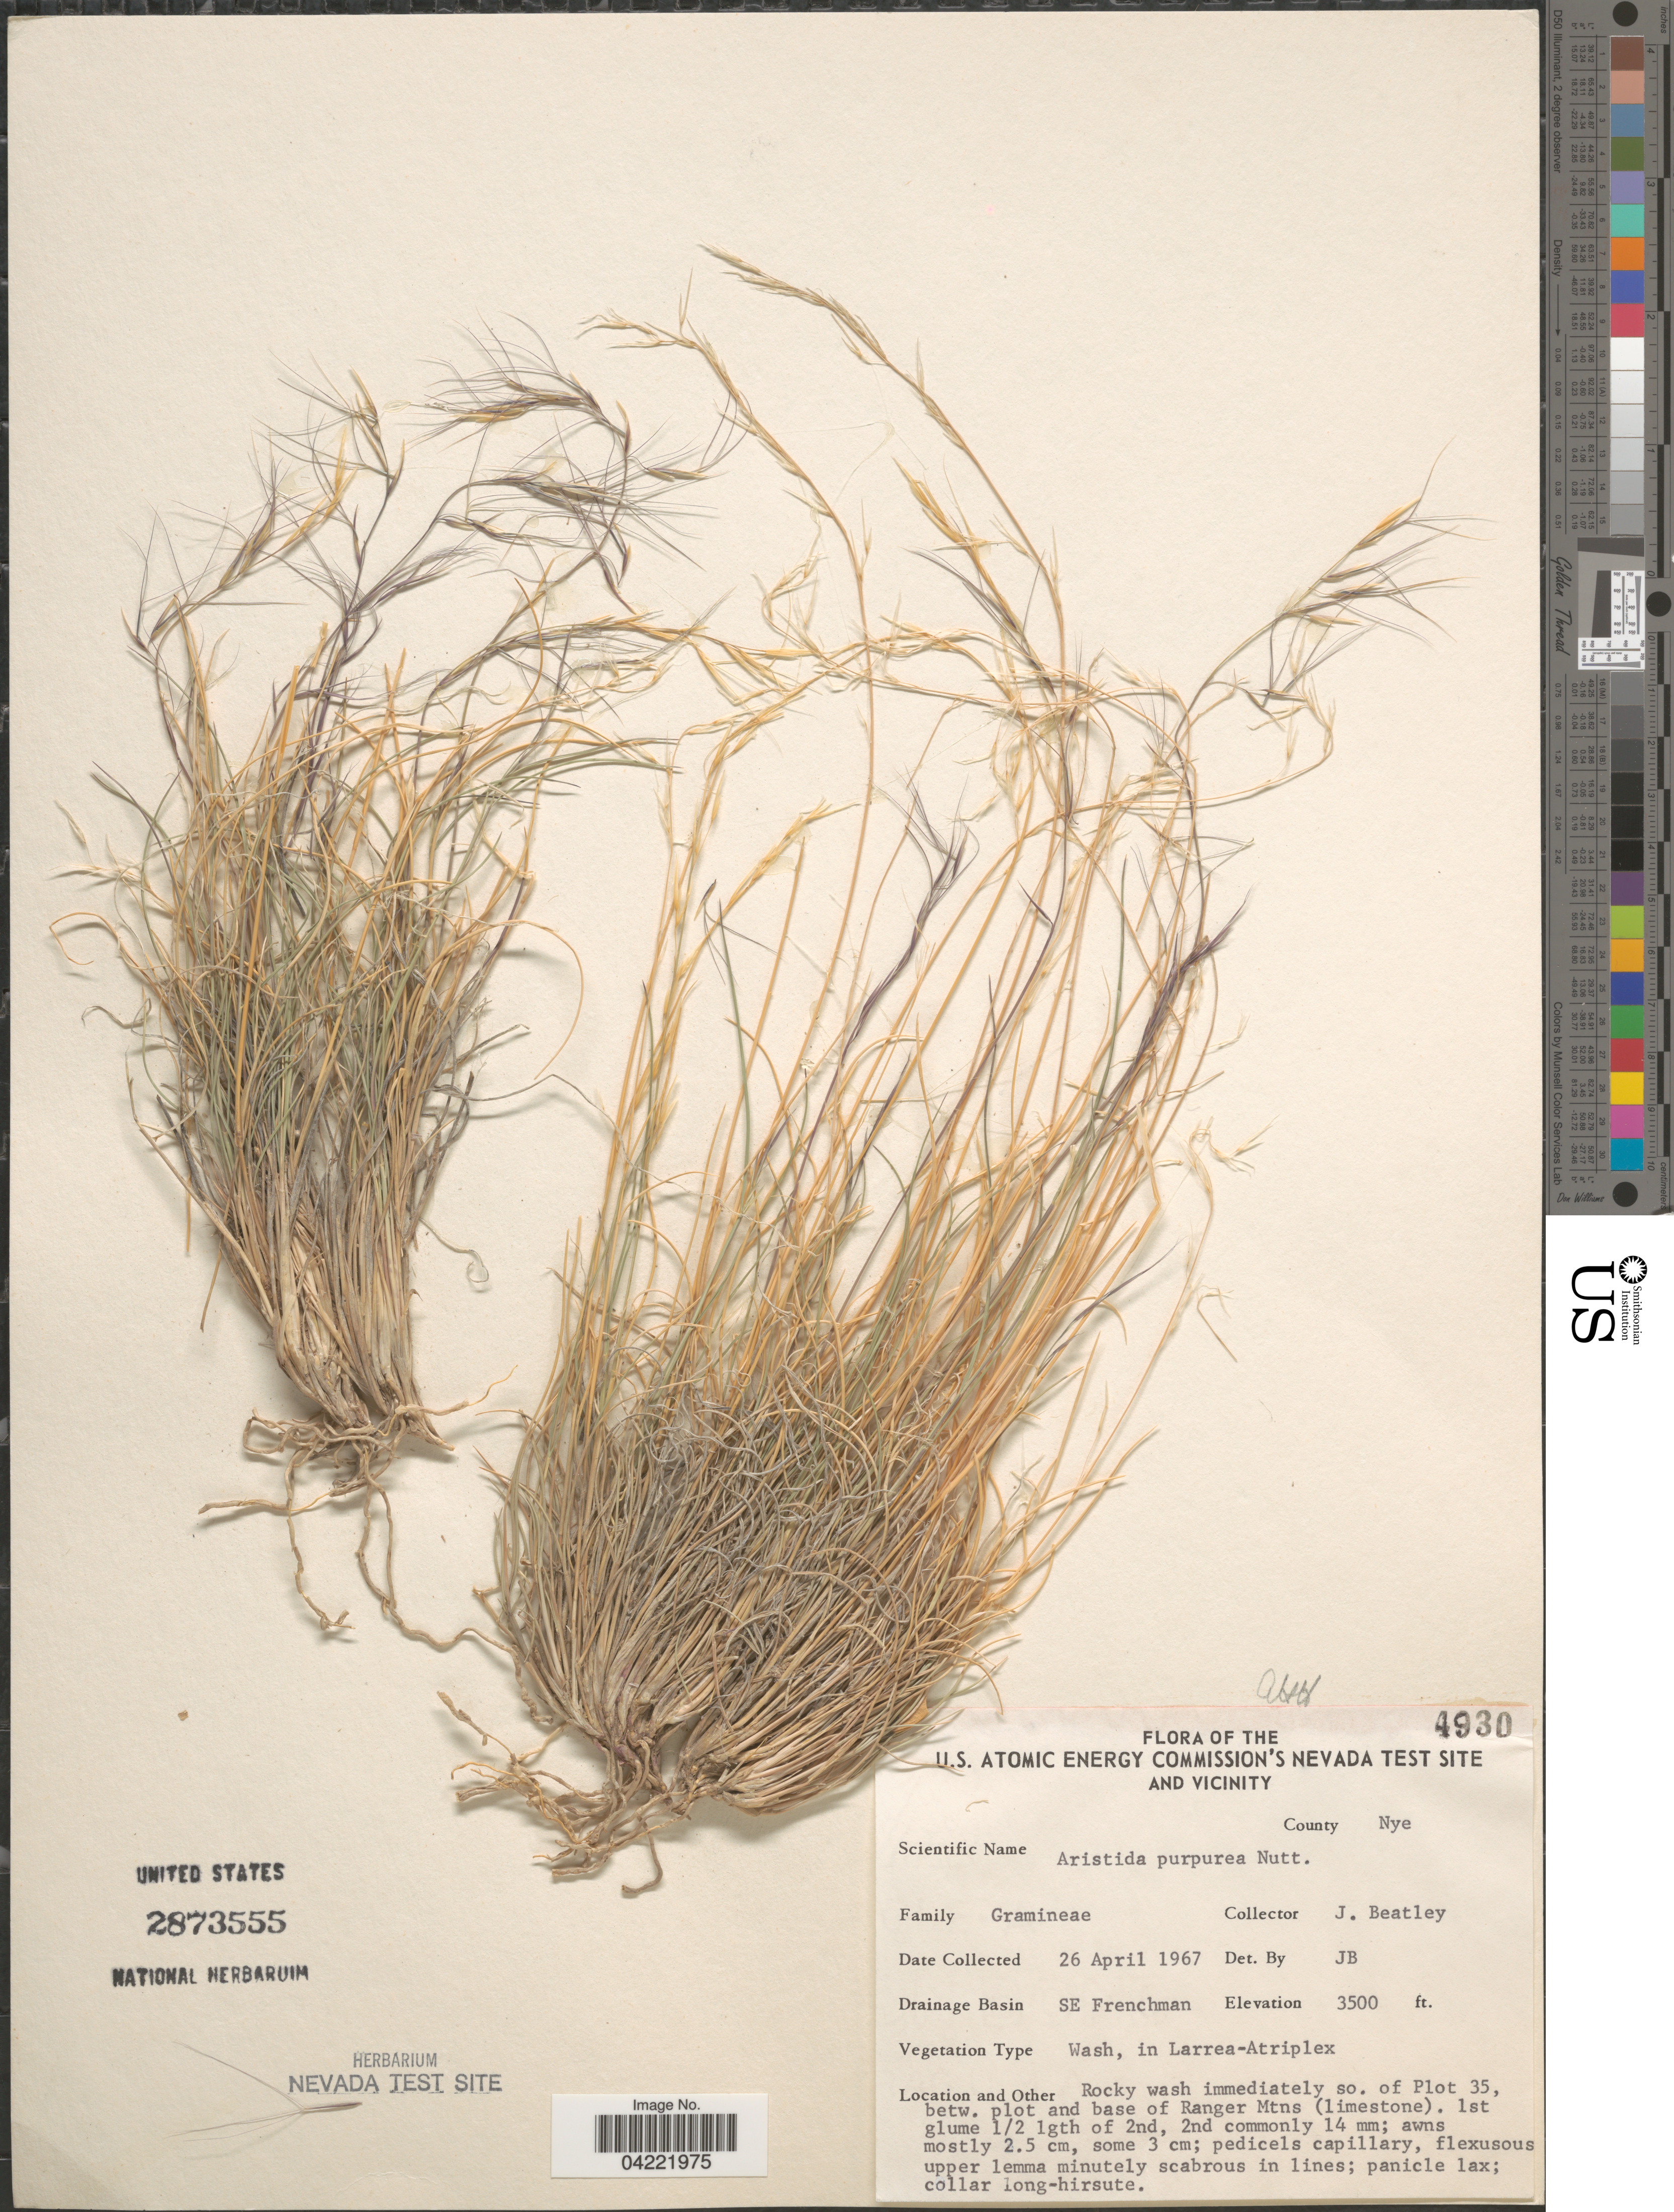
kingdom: Plantae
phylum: Tracheophyta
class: Liliopsida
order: Poales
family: Poaceae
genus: Aristida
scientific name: Aristida purpurea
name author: Nutt.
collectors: J. C. Beatley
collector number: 4930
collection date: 1967-04-26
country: United States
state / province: Nevada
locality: U.S. Atomic Energy Commission's Nevada Test Site And Vicinity. County Nye. Drainage Basin SE Frenchman. Rocky wash immediately so. of Plot 35, betw. plot and base of Ranger Mtns (limestone).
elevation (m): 1067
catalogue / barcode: US 2873555